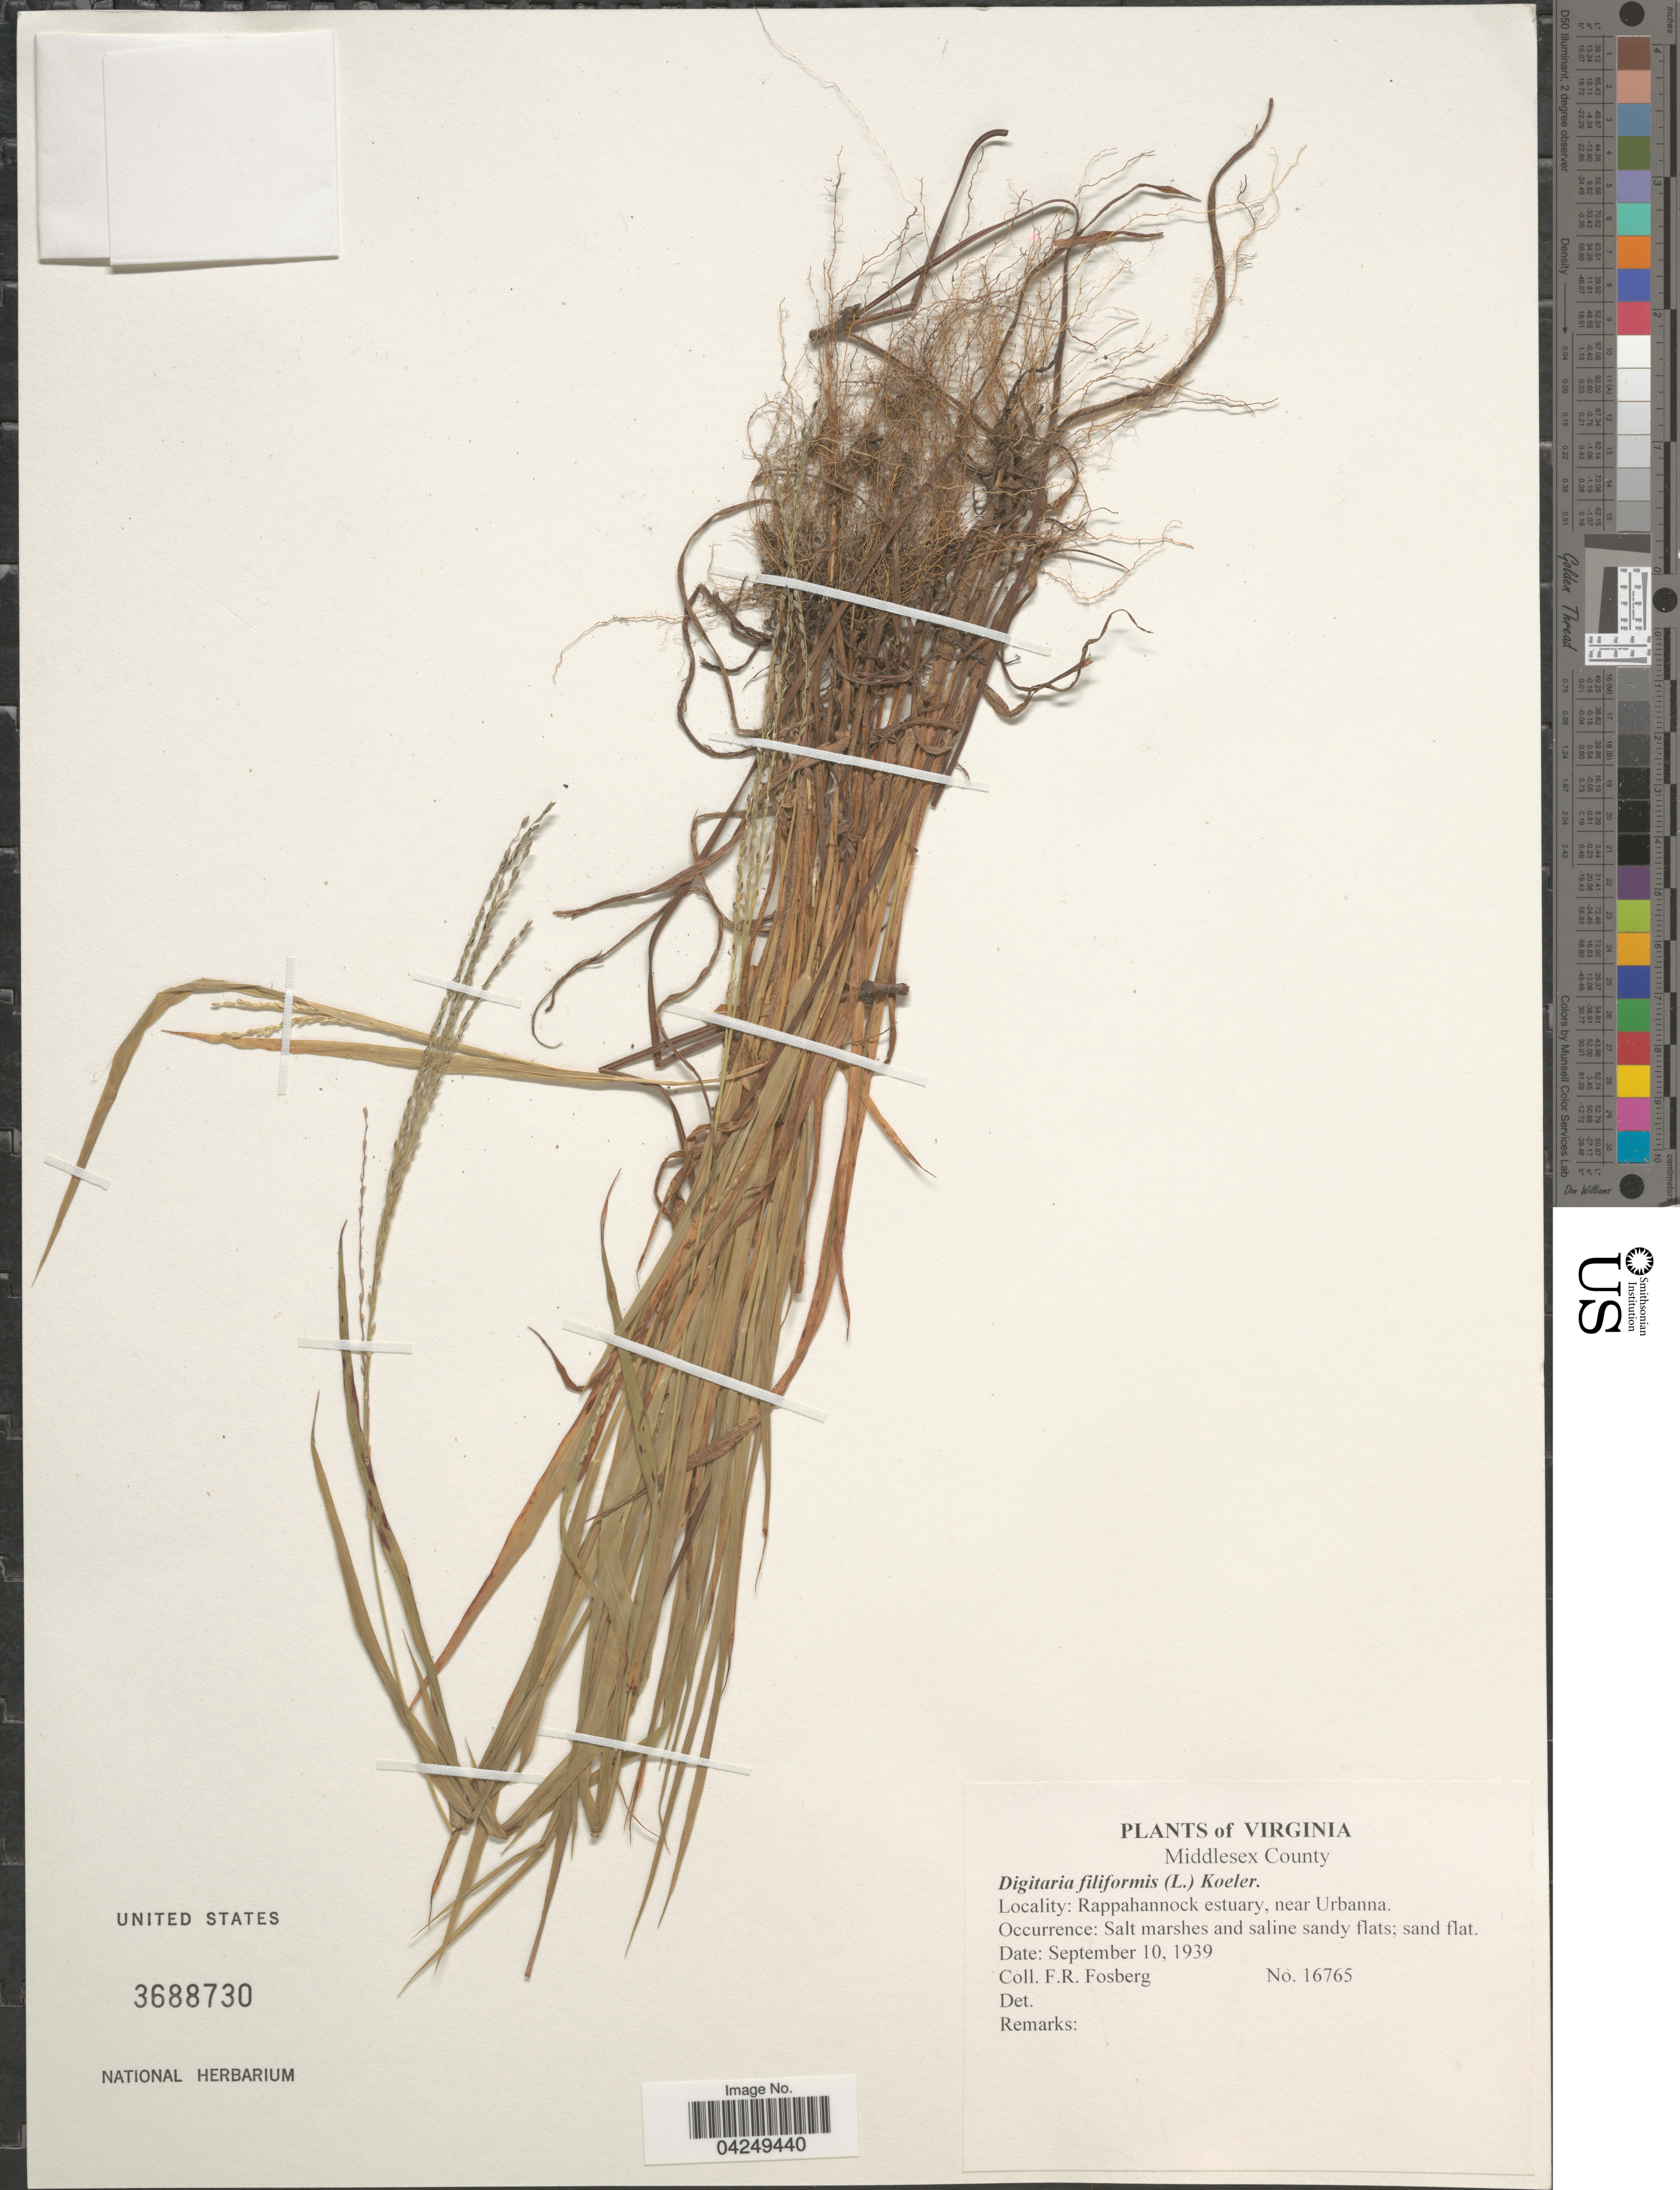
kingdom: Plantae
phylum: Tracheophyta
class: Liliopsida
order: Poales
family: Poaceae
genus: Digitaria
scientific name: Digitaria filiformis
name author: (L.) Koeler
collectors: F. R. Fosberg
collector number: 16765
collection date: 1939-09-10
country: United States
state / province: Virginia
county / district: Middlesex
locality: Middlesex County. Rappahannock estuary, near Urbanna. Salt marshes and saline sandy flats.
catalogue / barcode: US 3688730